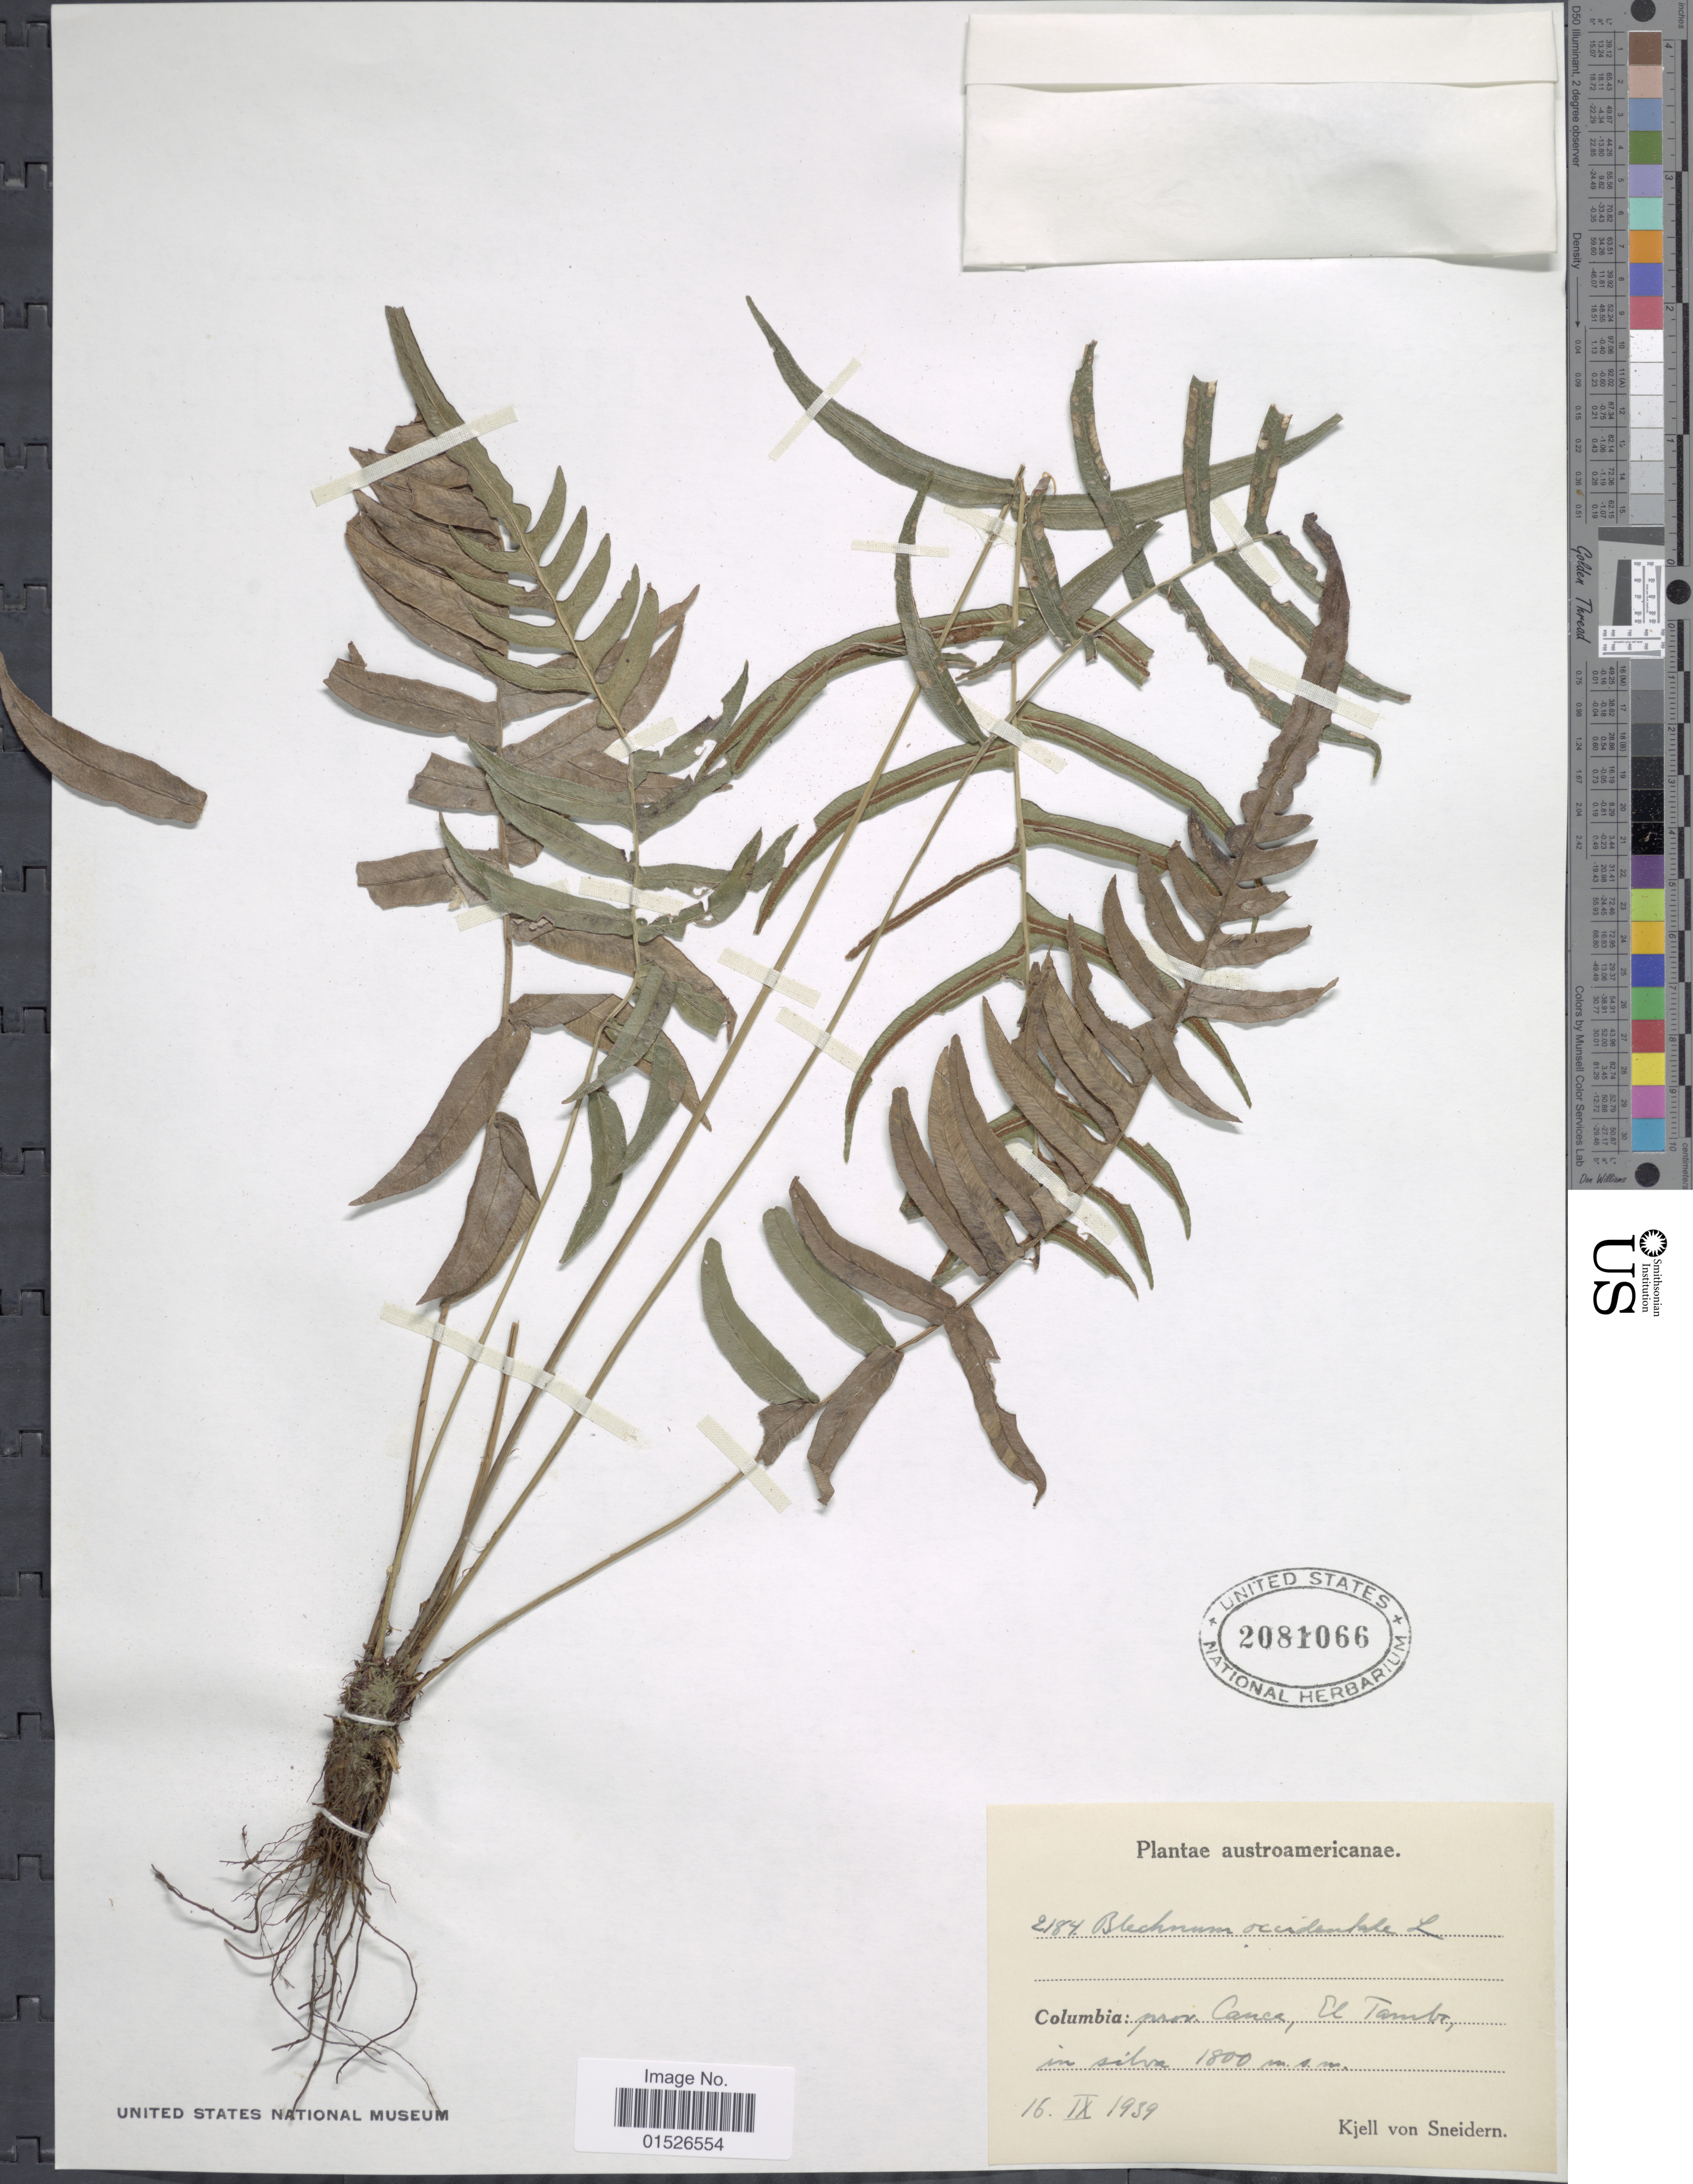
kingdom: Plantae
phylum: Tracheophyta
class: Polypodiopsida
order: Polypodiales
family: Blechnaceae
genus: Blechnum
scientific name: Blechnum occidentale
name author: L.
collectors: K. von Sneidern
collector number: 2184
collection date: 1939-09-16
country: Colombia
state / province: Cauca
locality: El Tambo. in silva.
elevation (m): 1800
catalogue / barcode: US 2081066